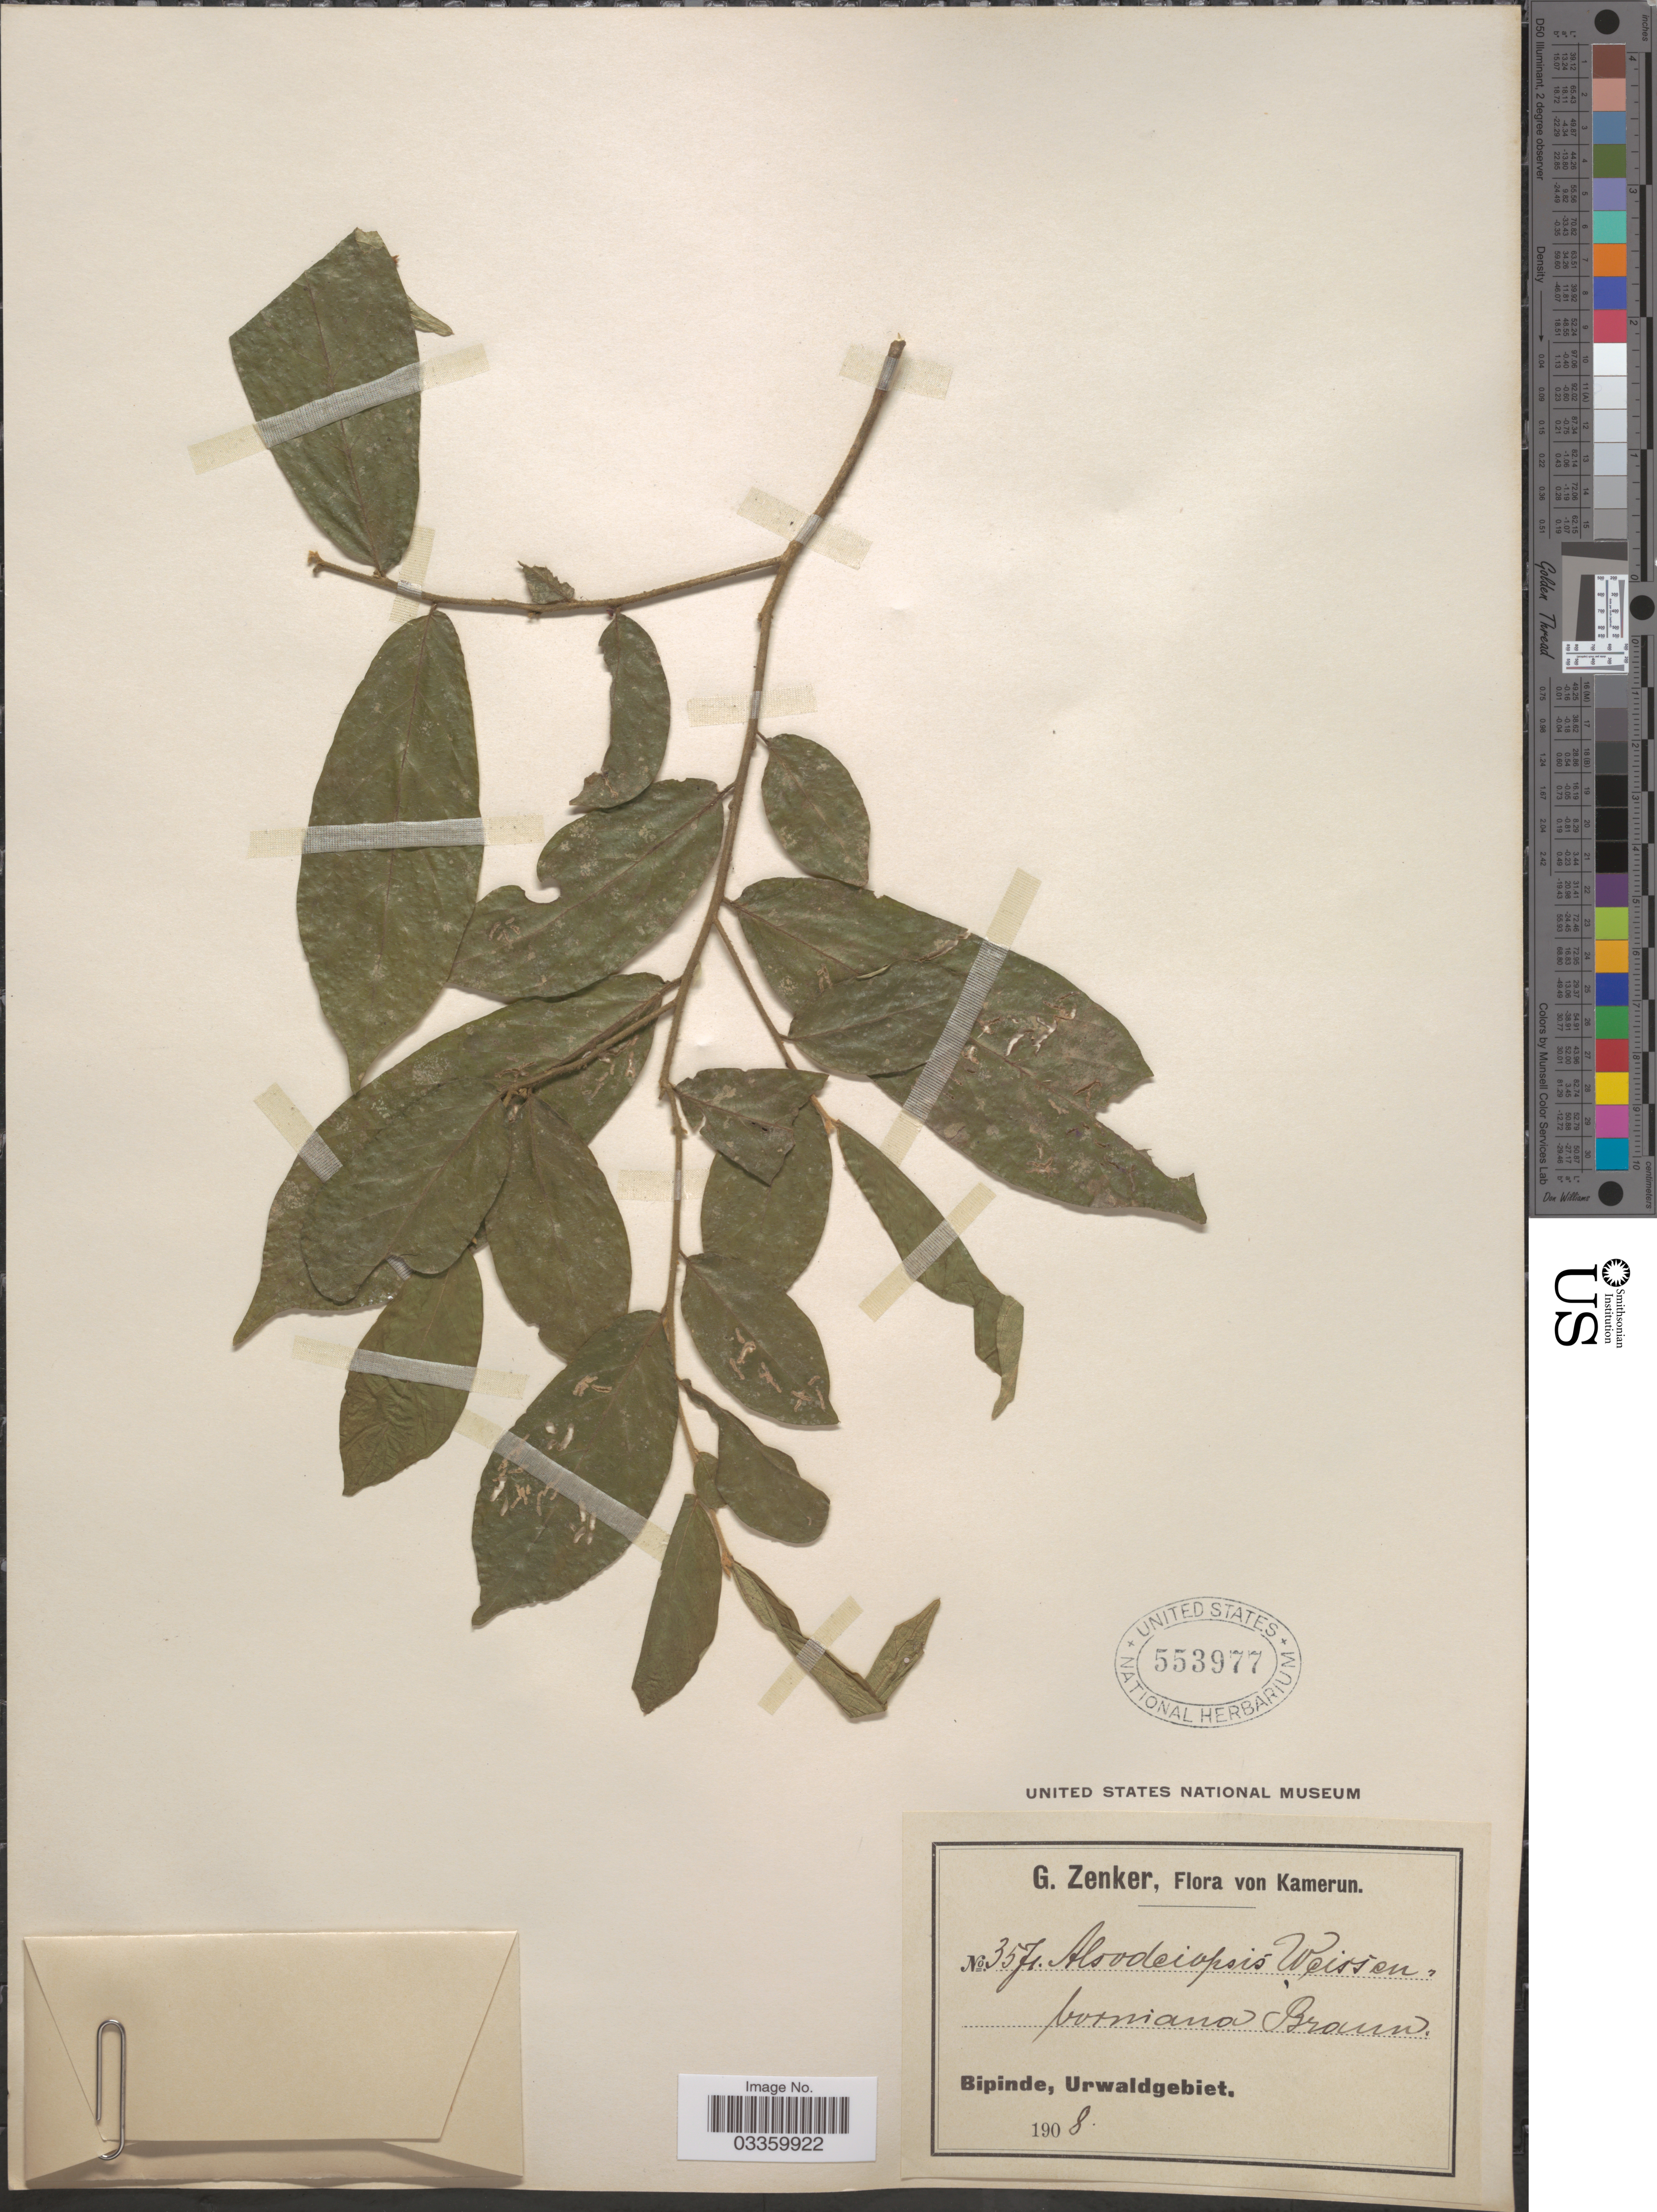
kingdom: Plantae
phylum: Tracheophyta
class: Magnoliopsida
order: Icacinales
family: Icacinaceae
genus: Alsodeiopsis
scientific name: Alsodeiopsis weissenborniana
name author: J. Braun & K. Schum.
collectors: G. A. Zenker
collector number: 3571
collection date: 1908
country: Cameroon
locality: Kamerun. Bipinde, Urwaldgebiet.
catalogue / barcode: US 553977